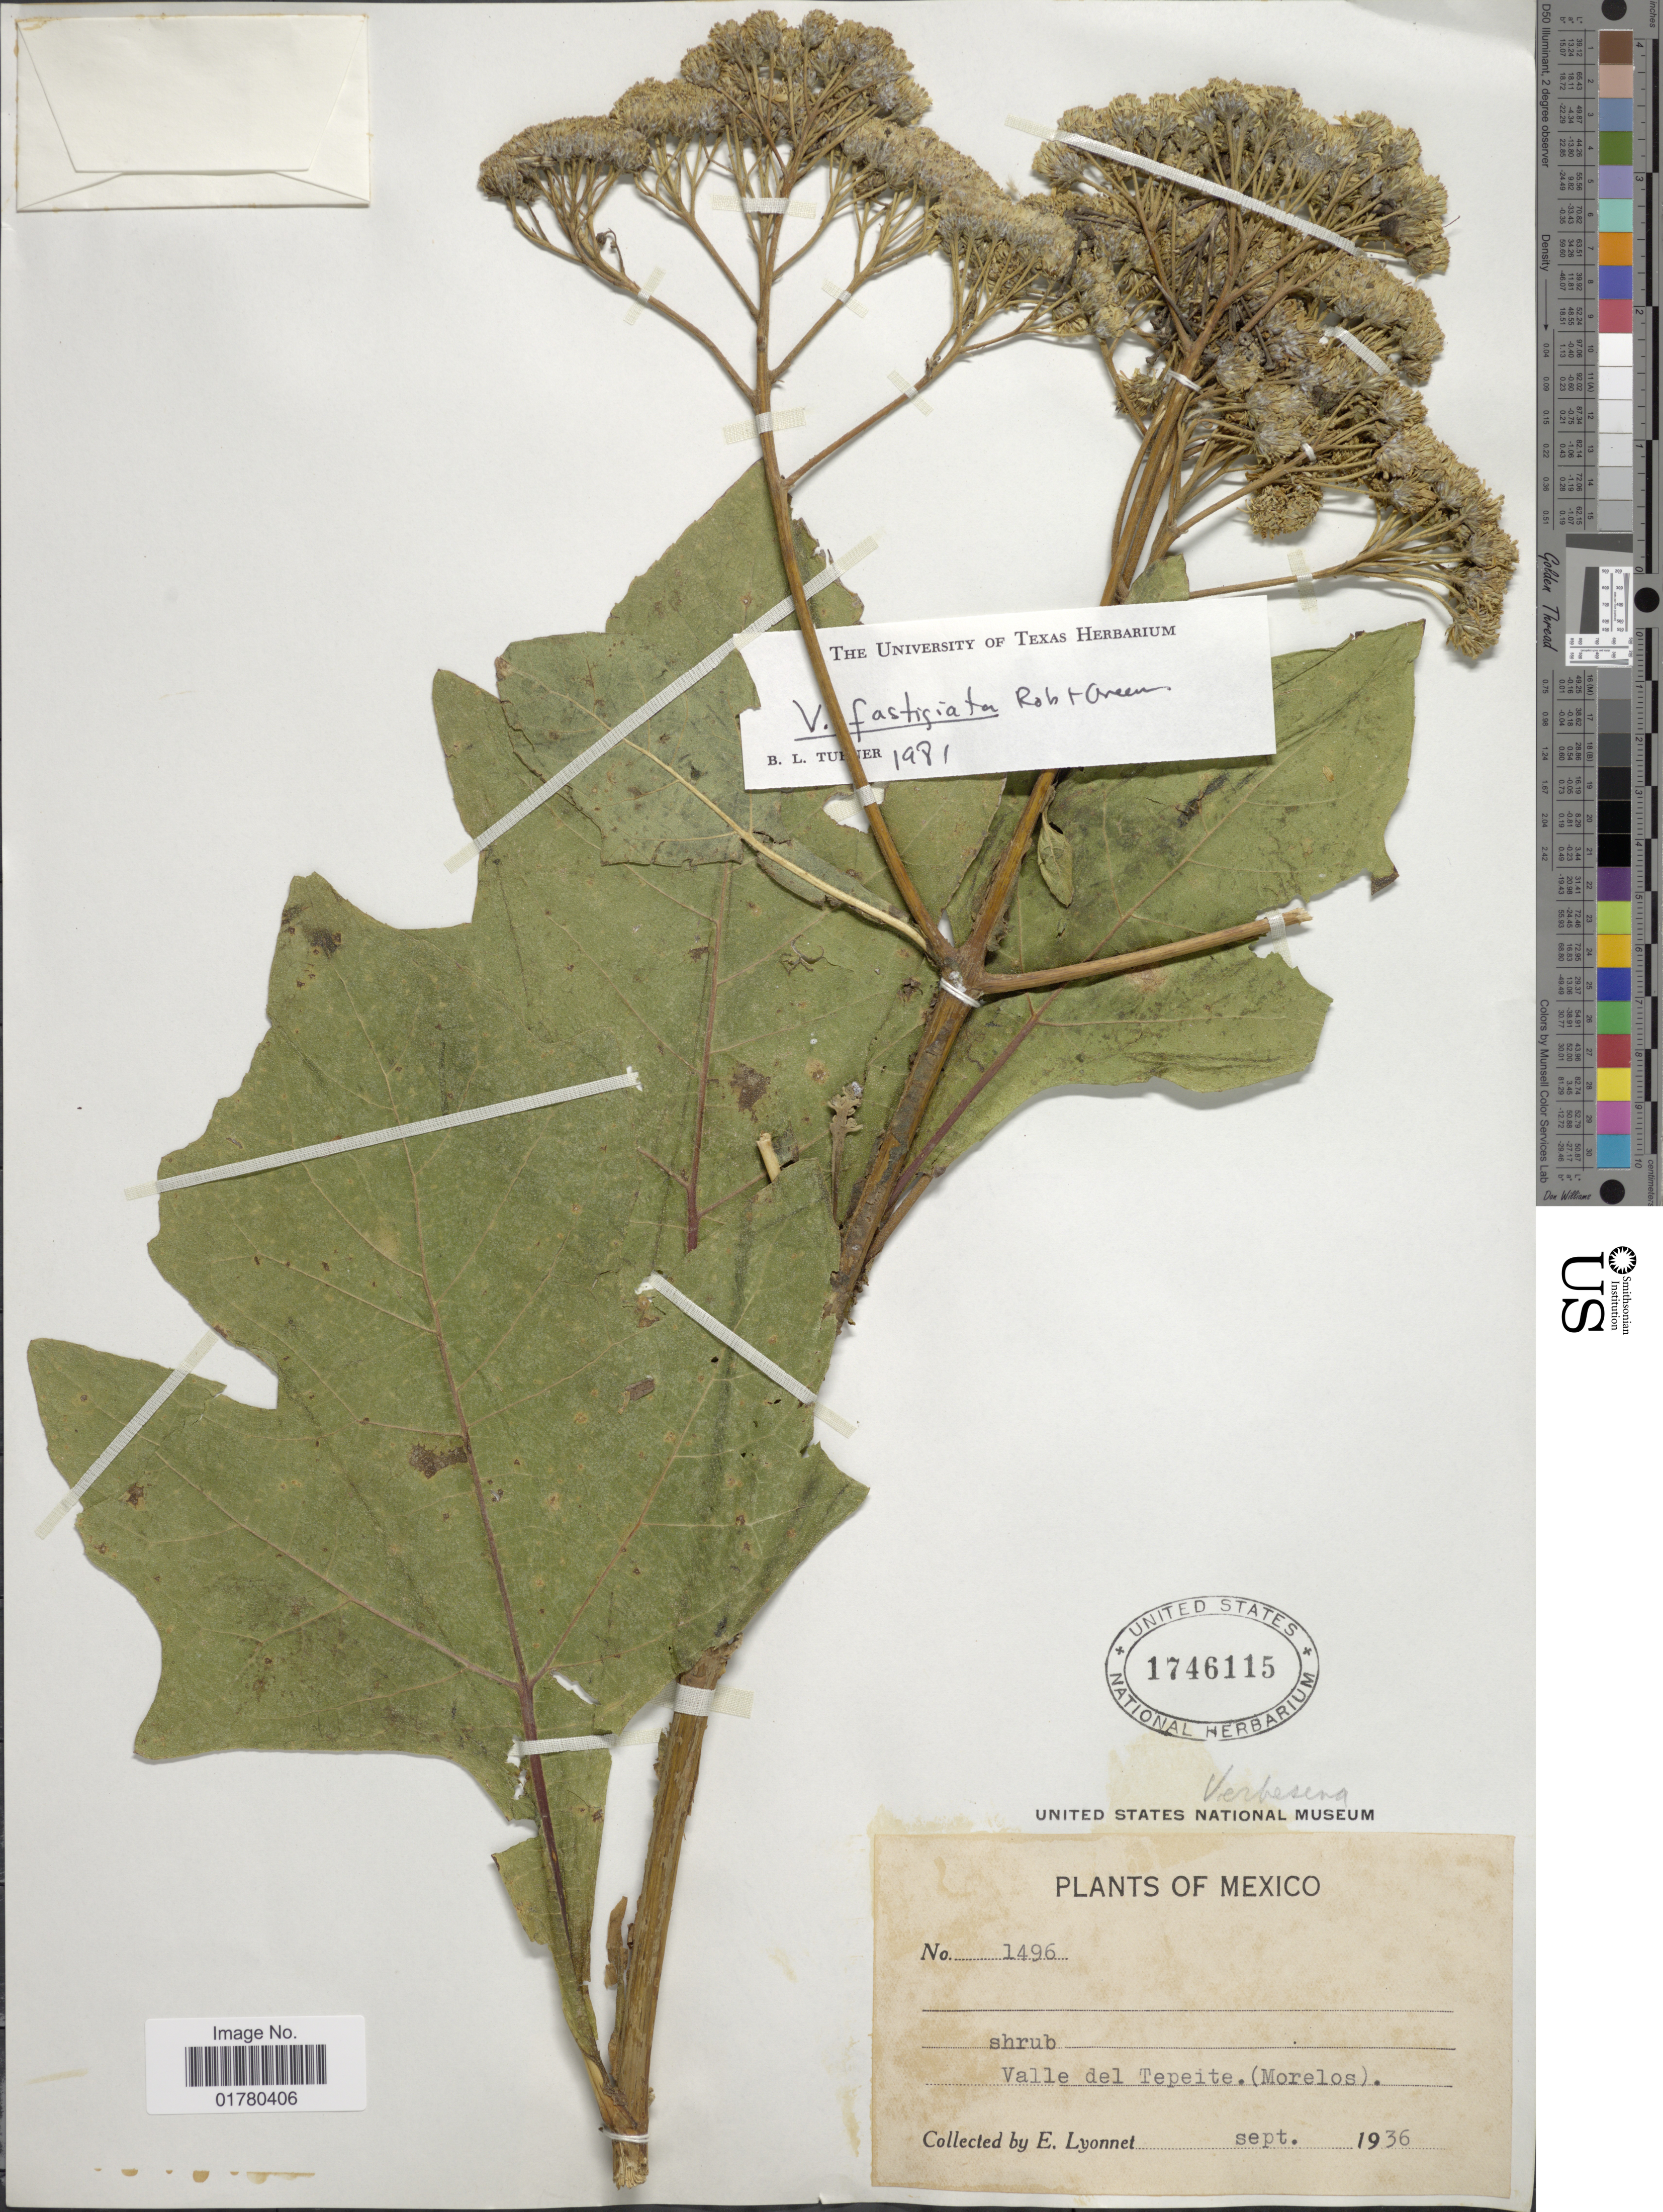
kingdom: Plantae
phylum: Tracheophyta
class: Magnoliopsida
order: Asterales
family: Asteraceae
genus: Verbesina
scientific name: Verbesina sp.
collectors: P. Lyonnet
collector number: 1496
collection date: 1936-09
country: Mexico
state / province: Morelos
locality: Valle del Tepeite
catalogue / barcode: US 1746115